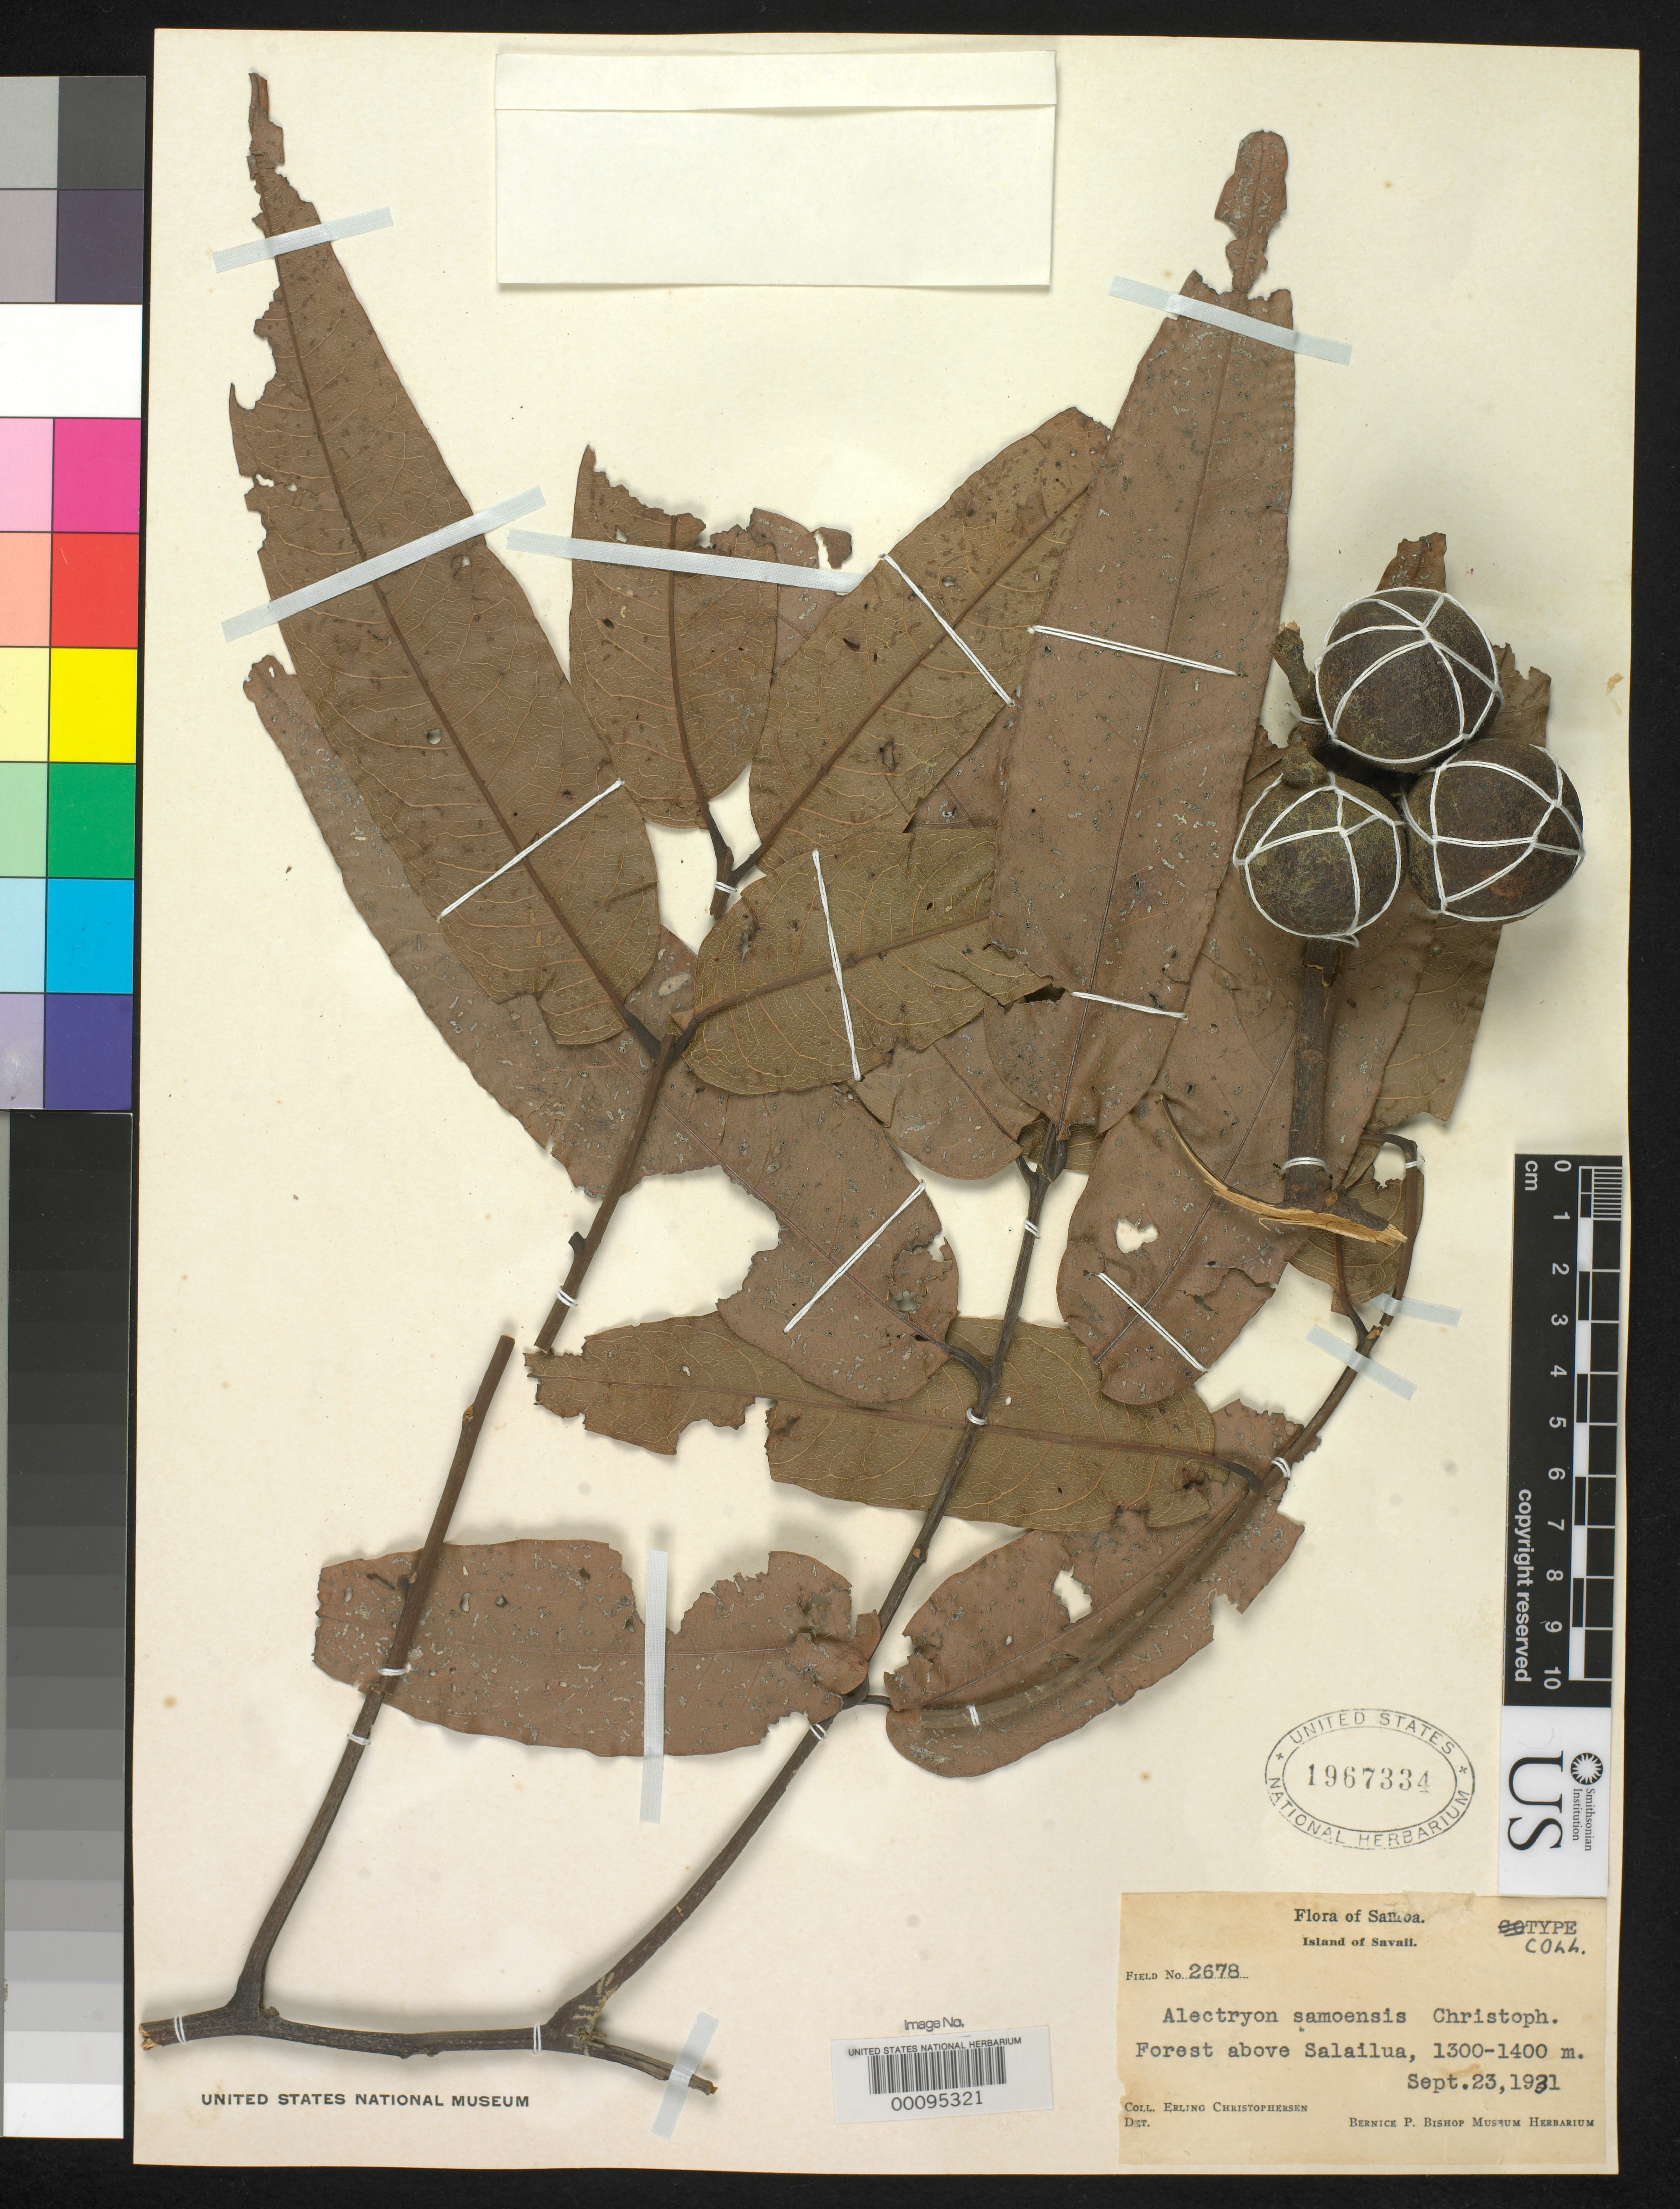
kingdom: Plantae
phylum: Tracheophyta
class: Magnoliopsida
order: Sapindales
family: Sapindaceae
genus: Alectryon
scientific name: Alectryon samoensis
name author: Christoph.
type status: Isotype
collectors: E. Christophersen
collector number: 2678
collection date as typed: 23 Sep 1931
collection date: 1931-09-23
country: Samoa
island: Savai'i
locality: Salailua.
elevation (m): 1300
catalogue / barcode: US 1967334